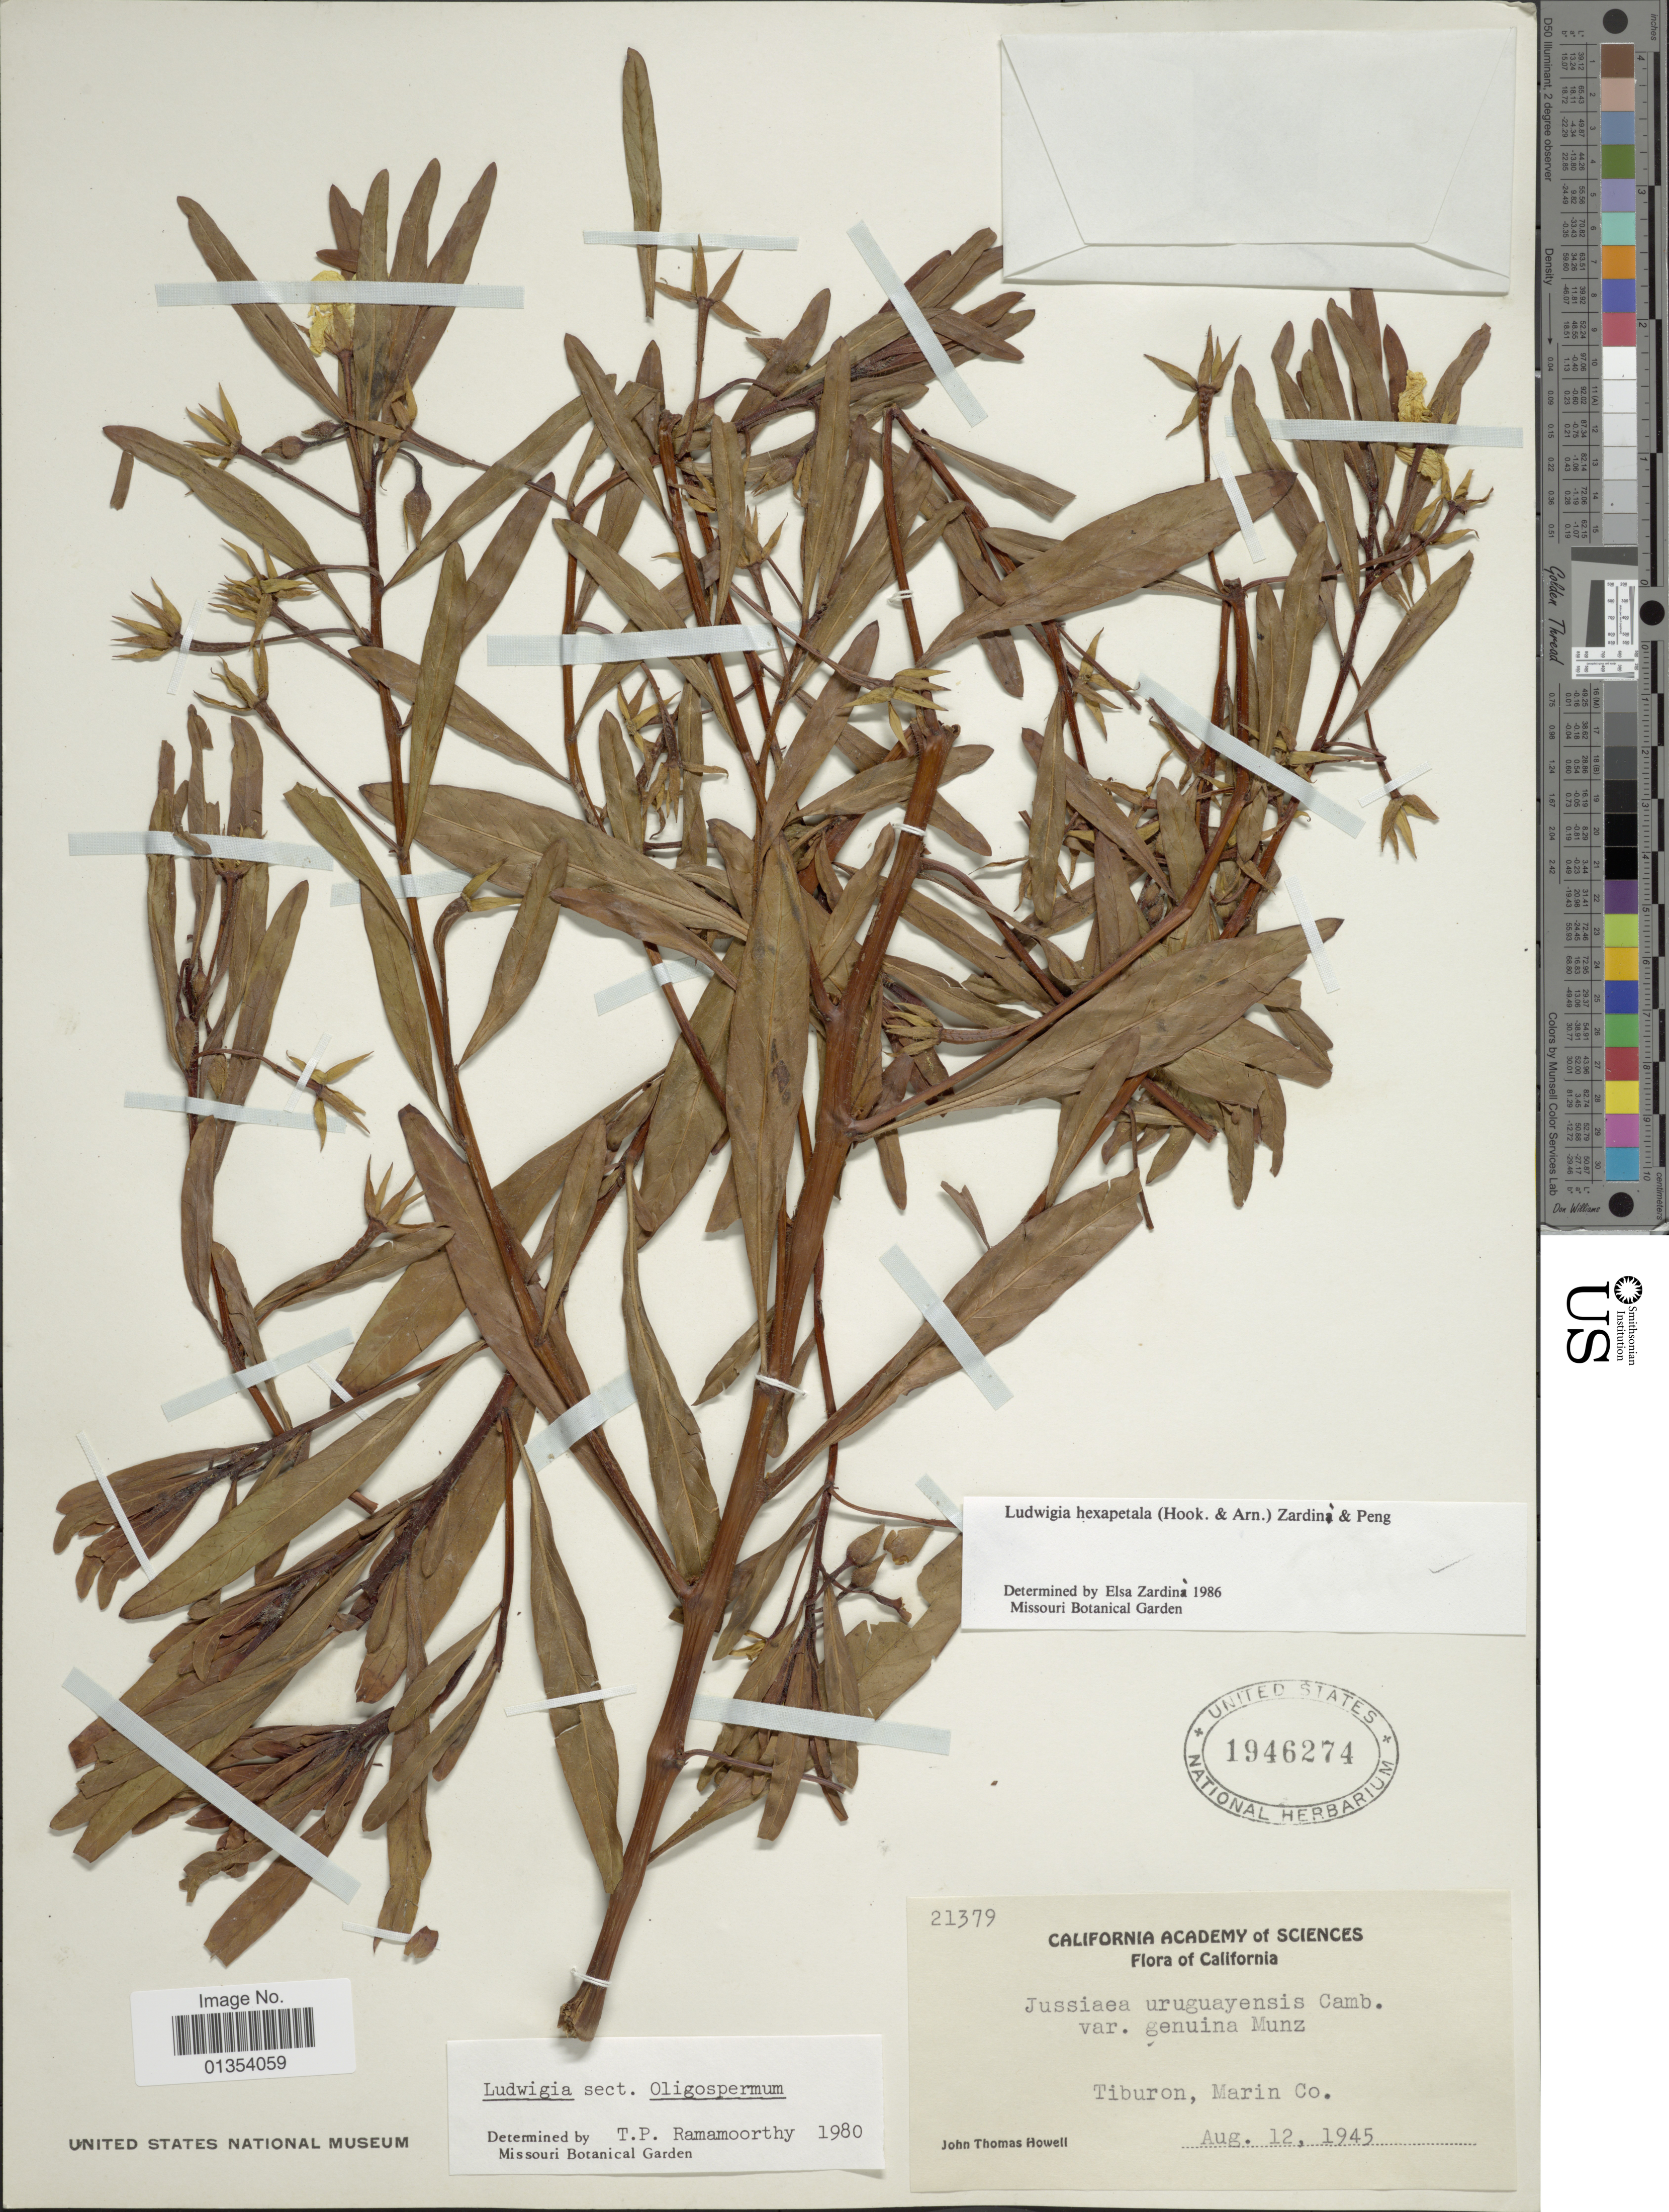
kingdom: Plantae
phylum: Tracheophyta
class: Magnoliopsida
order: Myrtales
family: Onagraceae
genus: Ludwigia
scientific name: Ludwigia hexapetala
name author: (Hook. & Arn.) Zardini et al.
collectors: J. T. Howell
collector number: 21379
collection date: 1945-08-12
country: United States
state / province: California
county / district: Marin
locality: Tiburon, Marin Co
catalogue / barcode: US 1946274